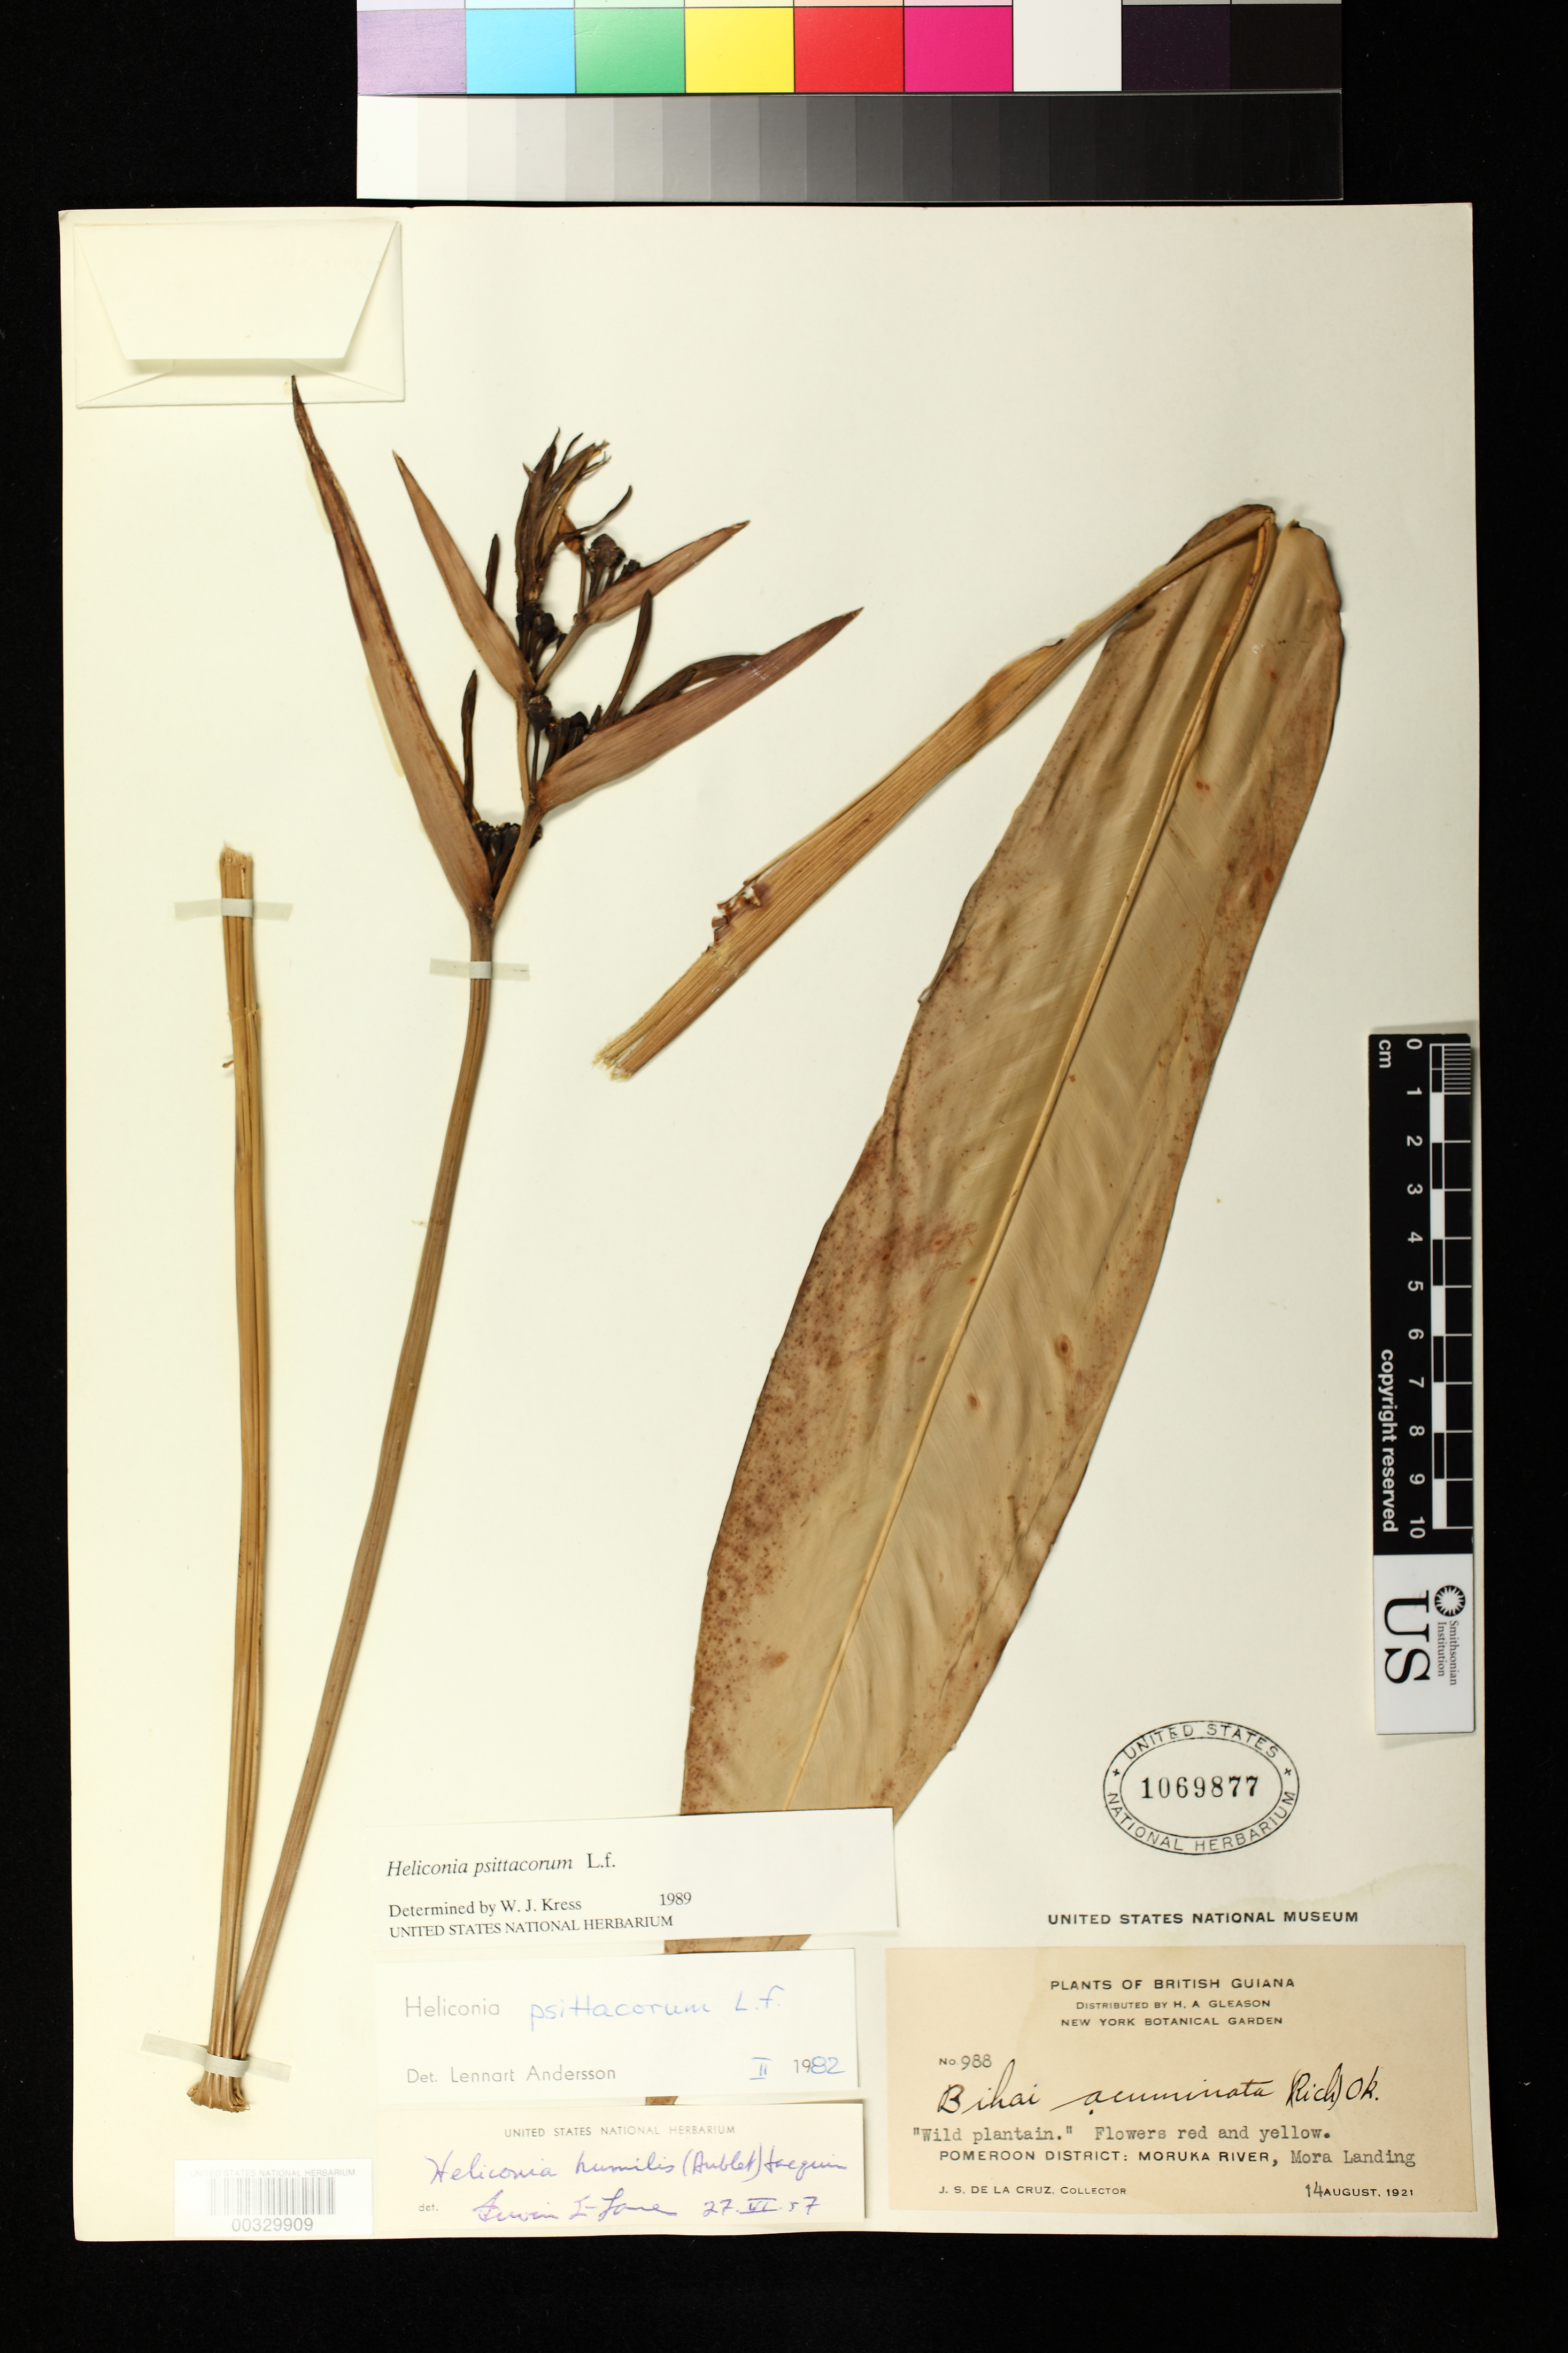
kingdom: Plantae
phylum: Tracheophyta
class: Liliopsida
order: Zingiberales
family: Heliconiaceae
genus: Heliconia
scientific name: Heliconia psittacorum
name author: L. f.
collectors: J. S. de la Cruz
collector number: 988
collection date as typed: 14 Aug 1921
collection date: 1921-08-14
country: Guyana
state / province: Pomeroon-Supenaam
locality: Pomeroon dist, moruka river, mora landing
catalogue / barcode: US 1069877